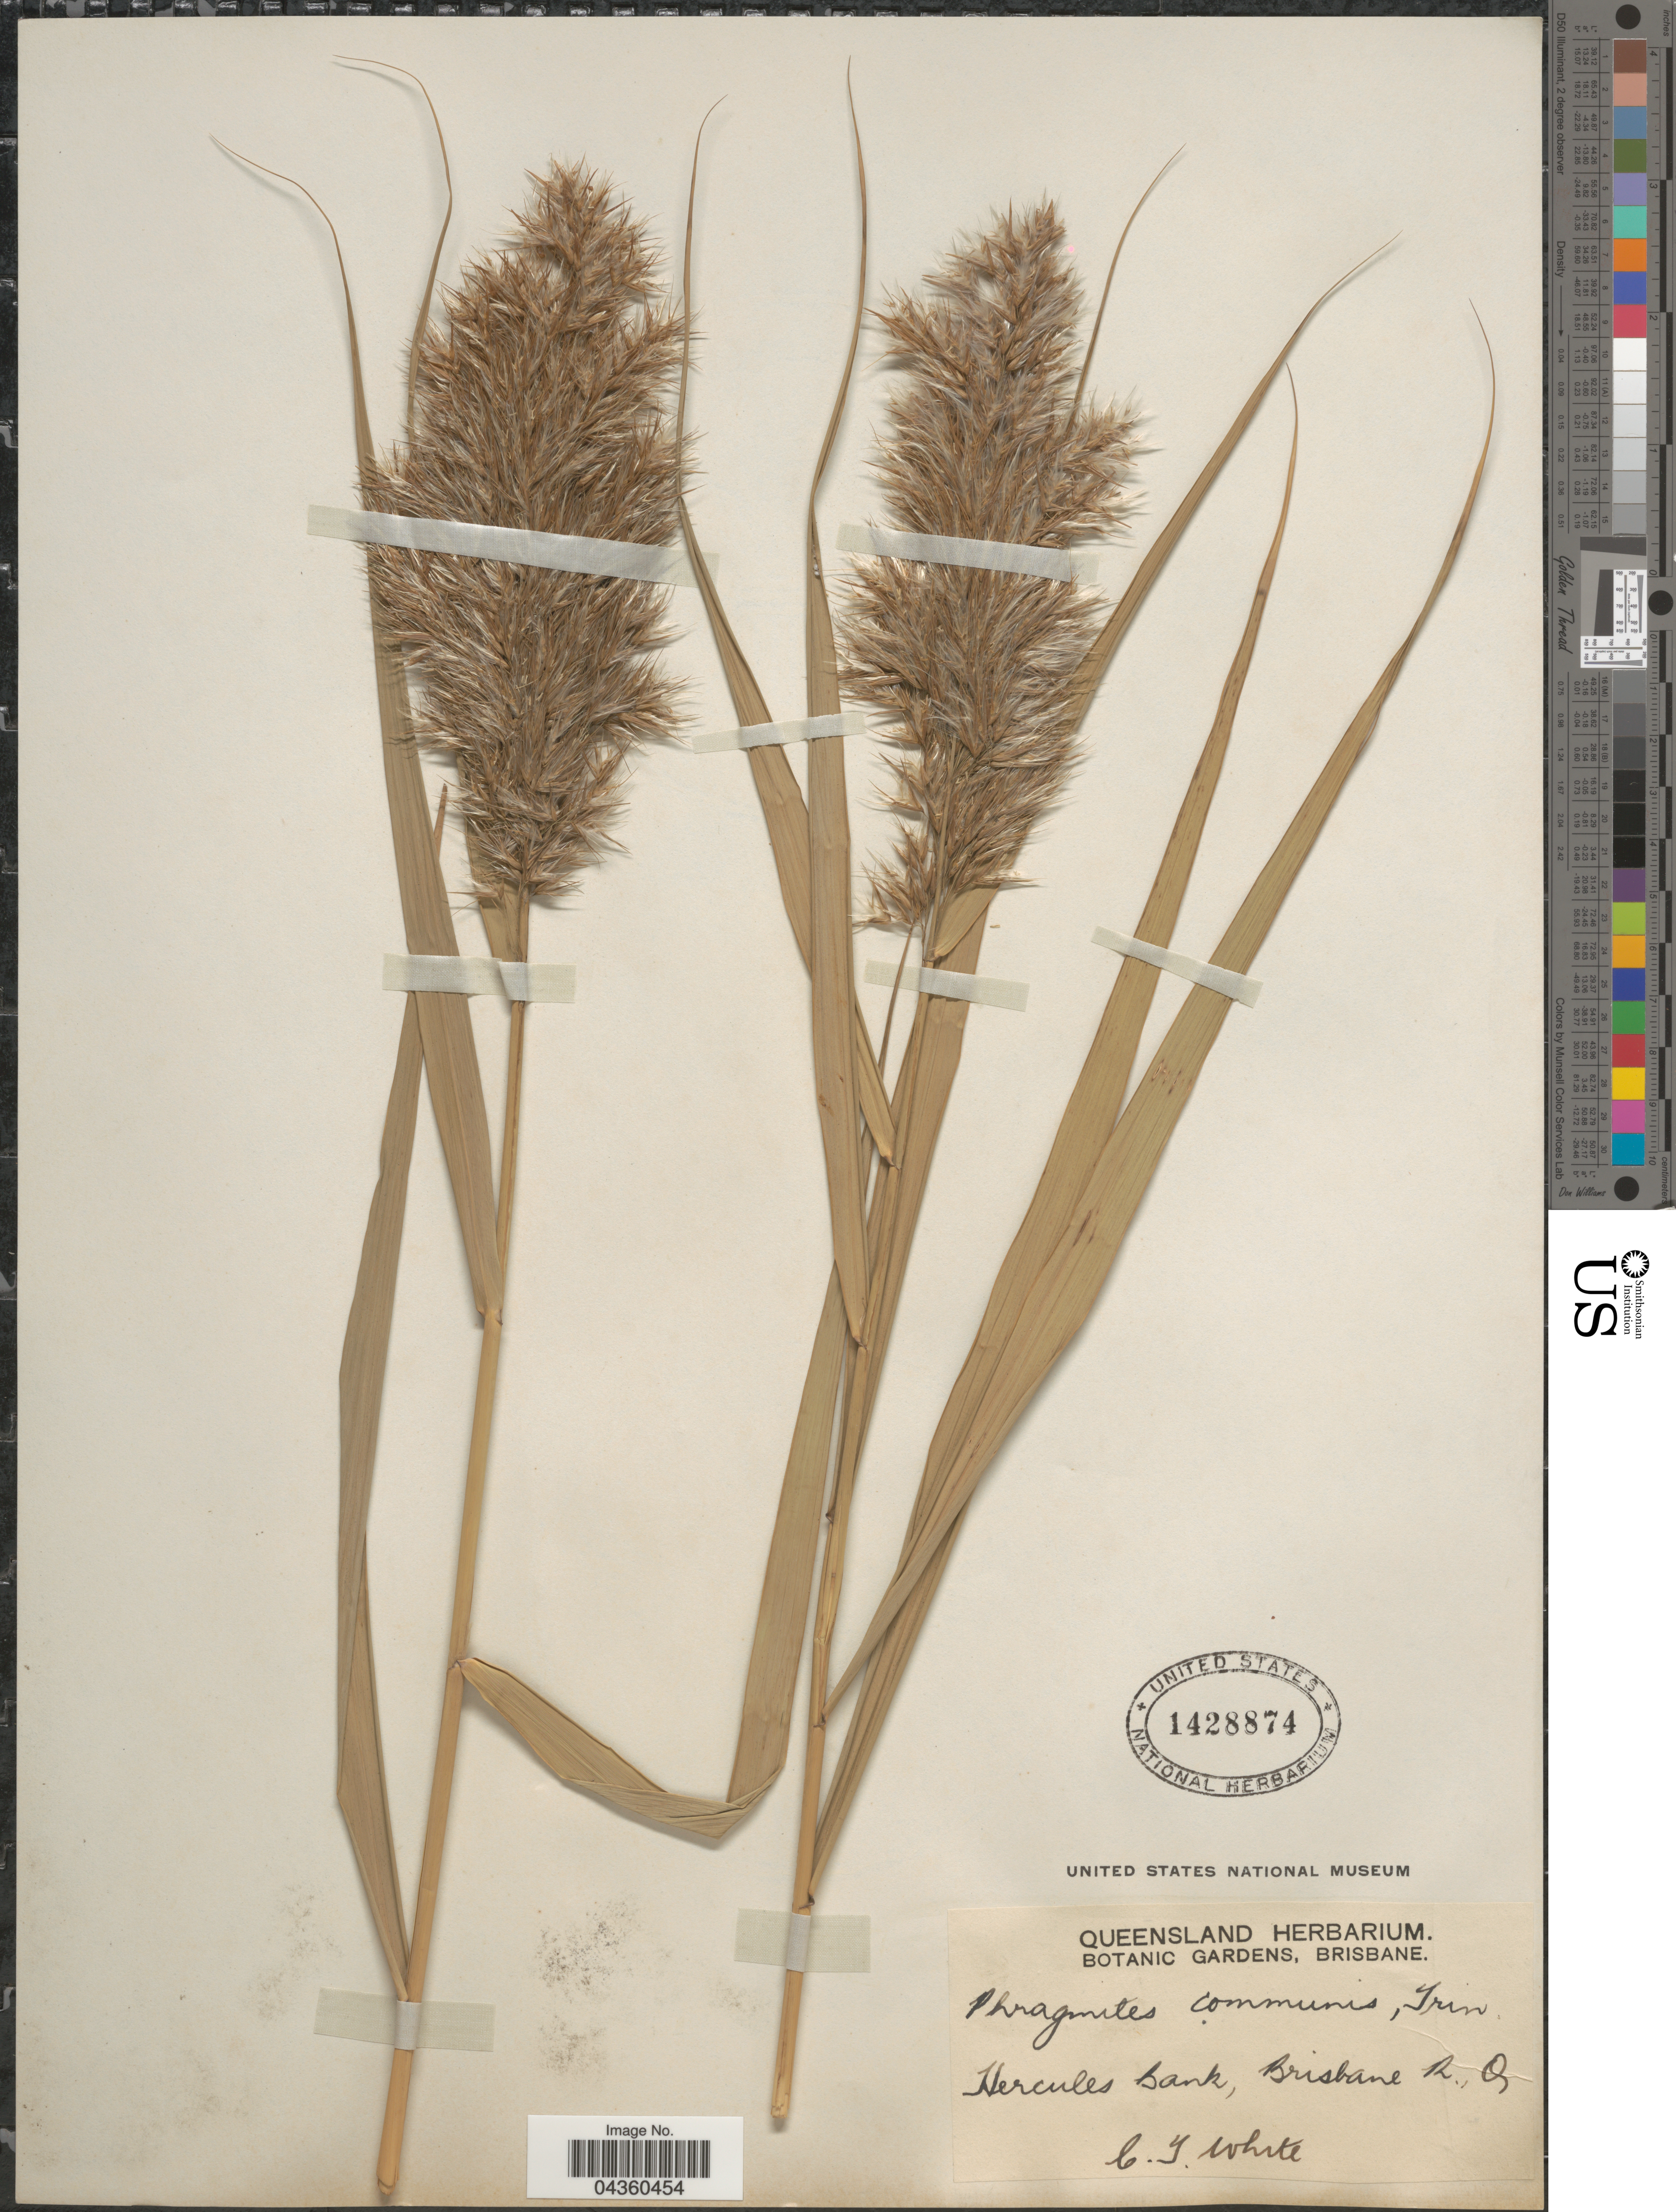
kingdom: Plantae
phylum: Tracheophyta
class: Liliopsida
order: Poales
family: Poaceae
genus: Phragmites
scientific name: Phragmites australis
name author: (Cav.) Trin. ex Steud.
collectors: C. T. White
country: Australia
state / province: Queensland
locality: Hercules Bank, Brisbane R.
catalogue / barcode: US 1428874